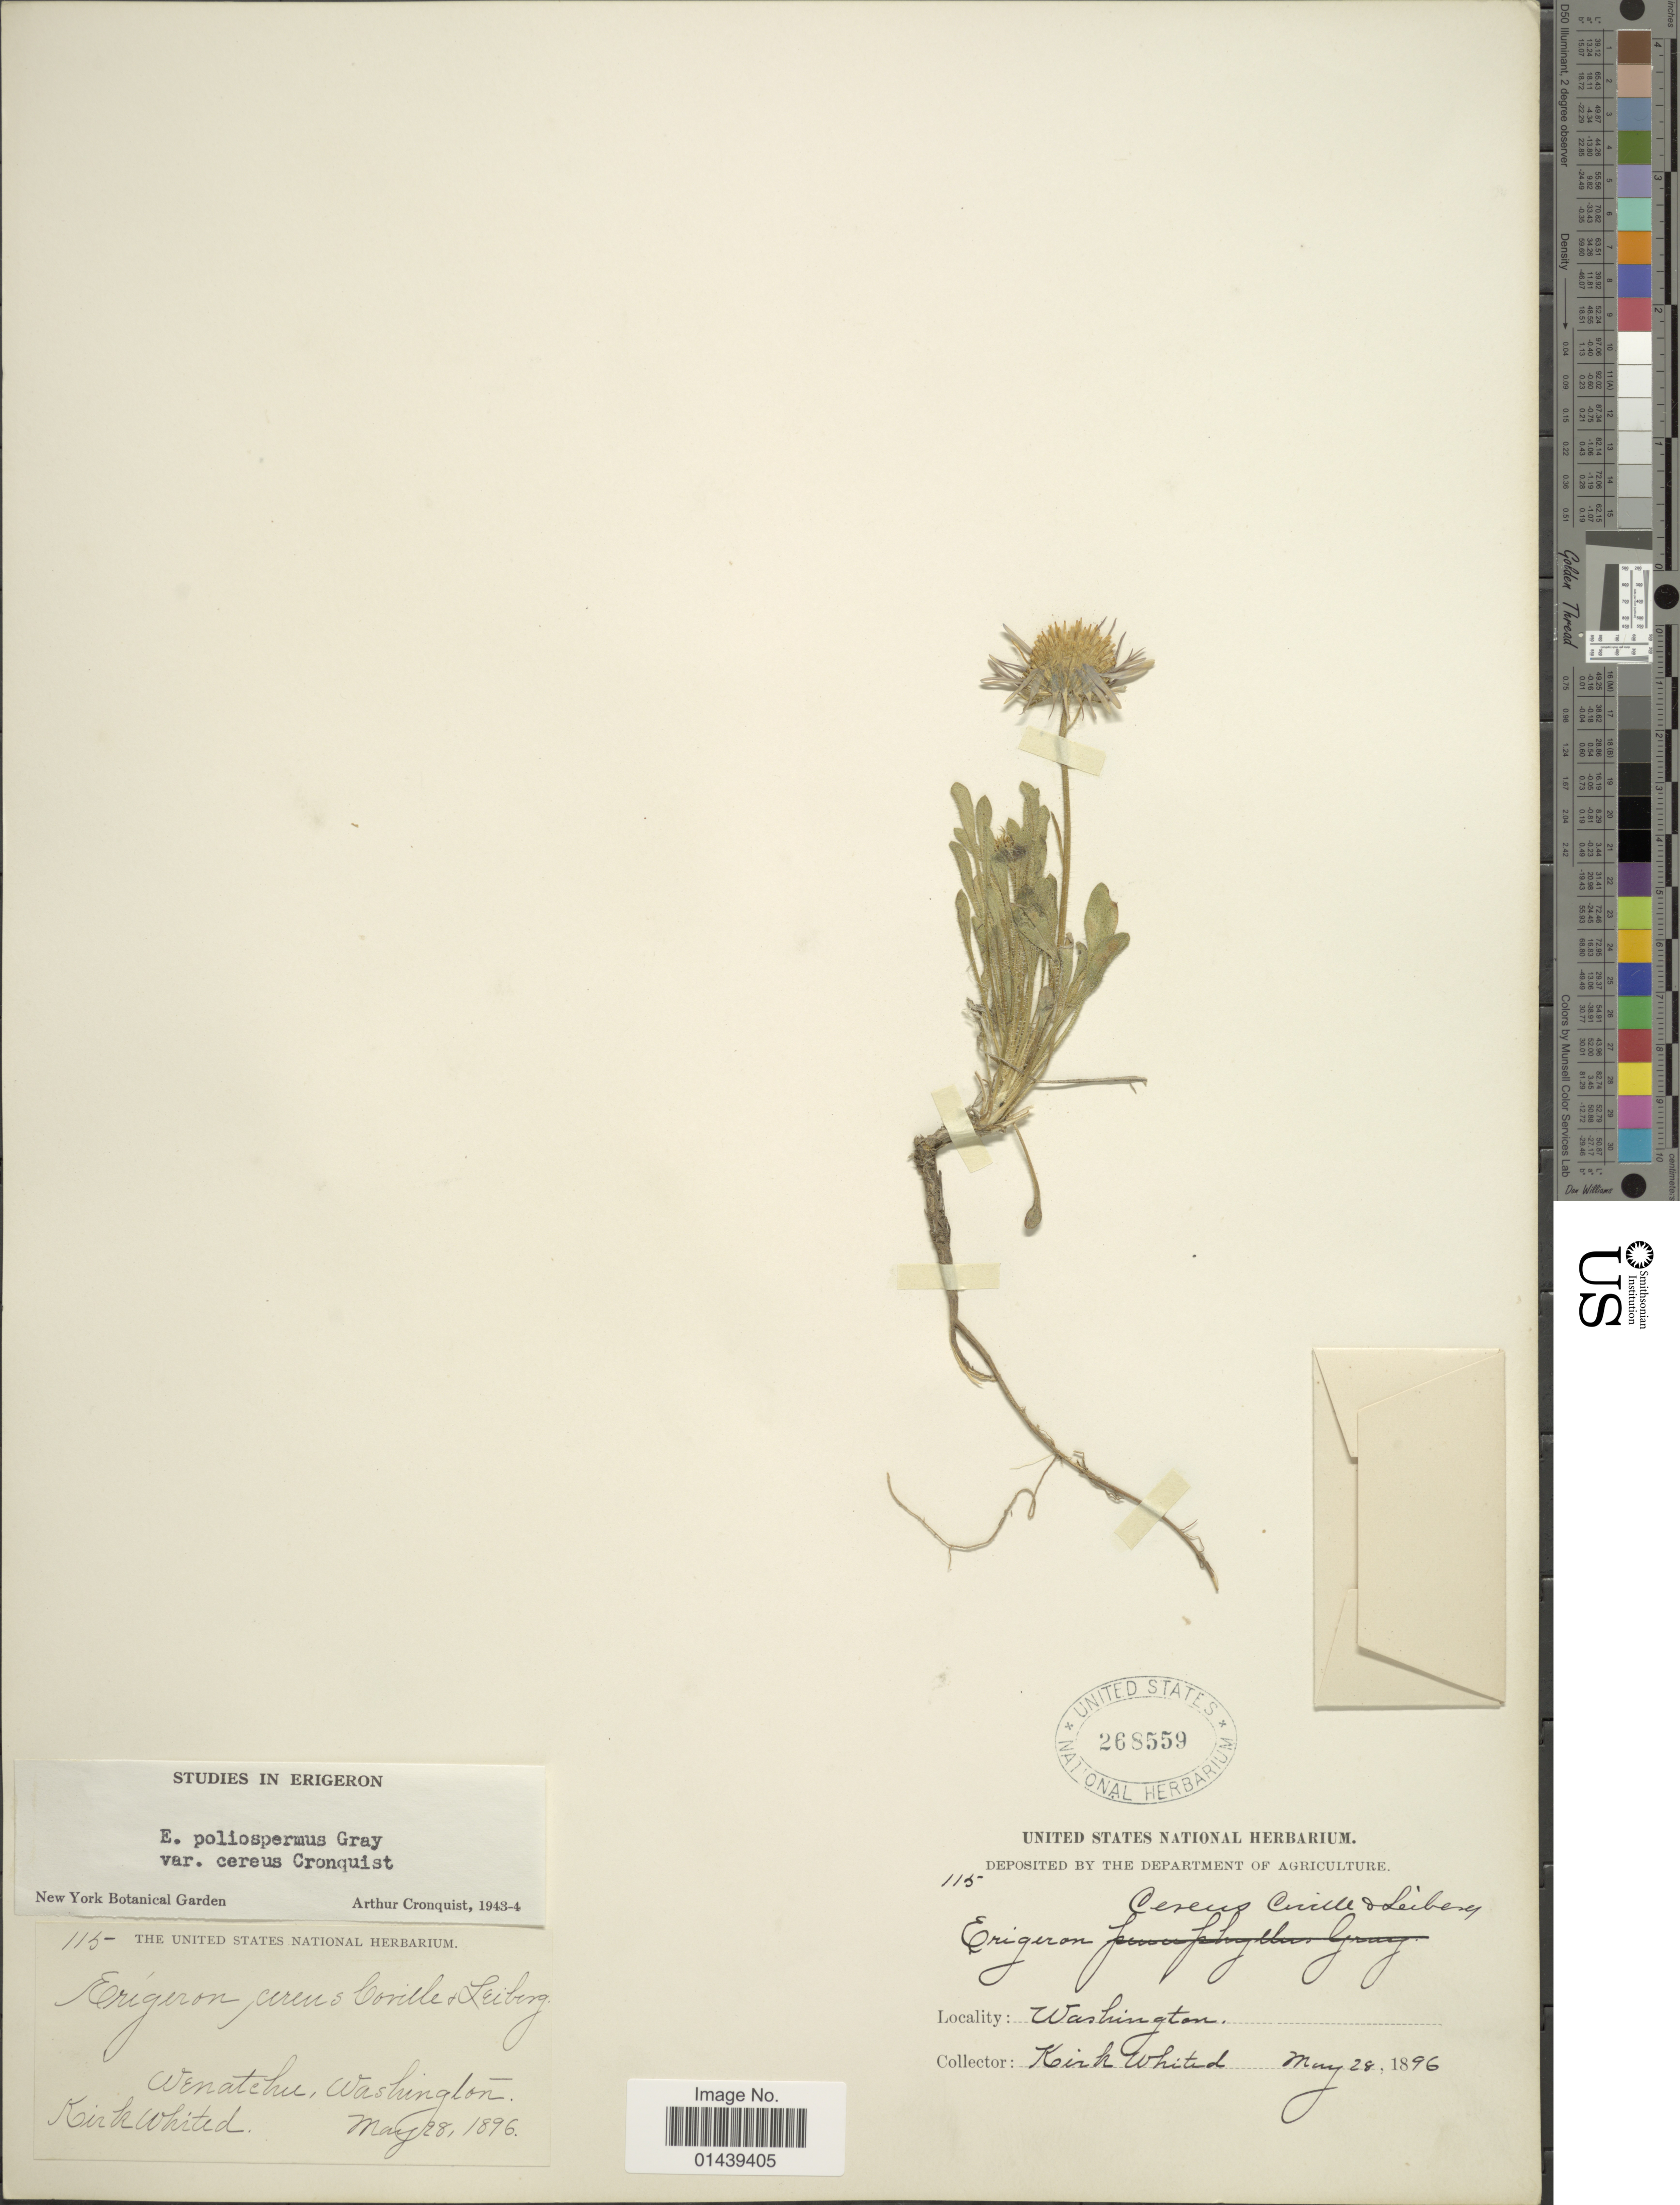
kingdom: Plantae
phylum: Tracheophyta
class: Magnoliopsida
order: Asterales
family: Asteraceae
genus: Erigeron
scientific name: Erigeron poliospermus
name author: A. Gray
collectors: K. Whited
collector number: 115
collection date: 1896-05-28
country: United States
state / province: Washington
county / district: Chelan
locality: Wenatchee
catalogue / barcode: US 268559